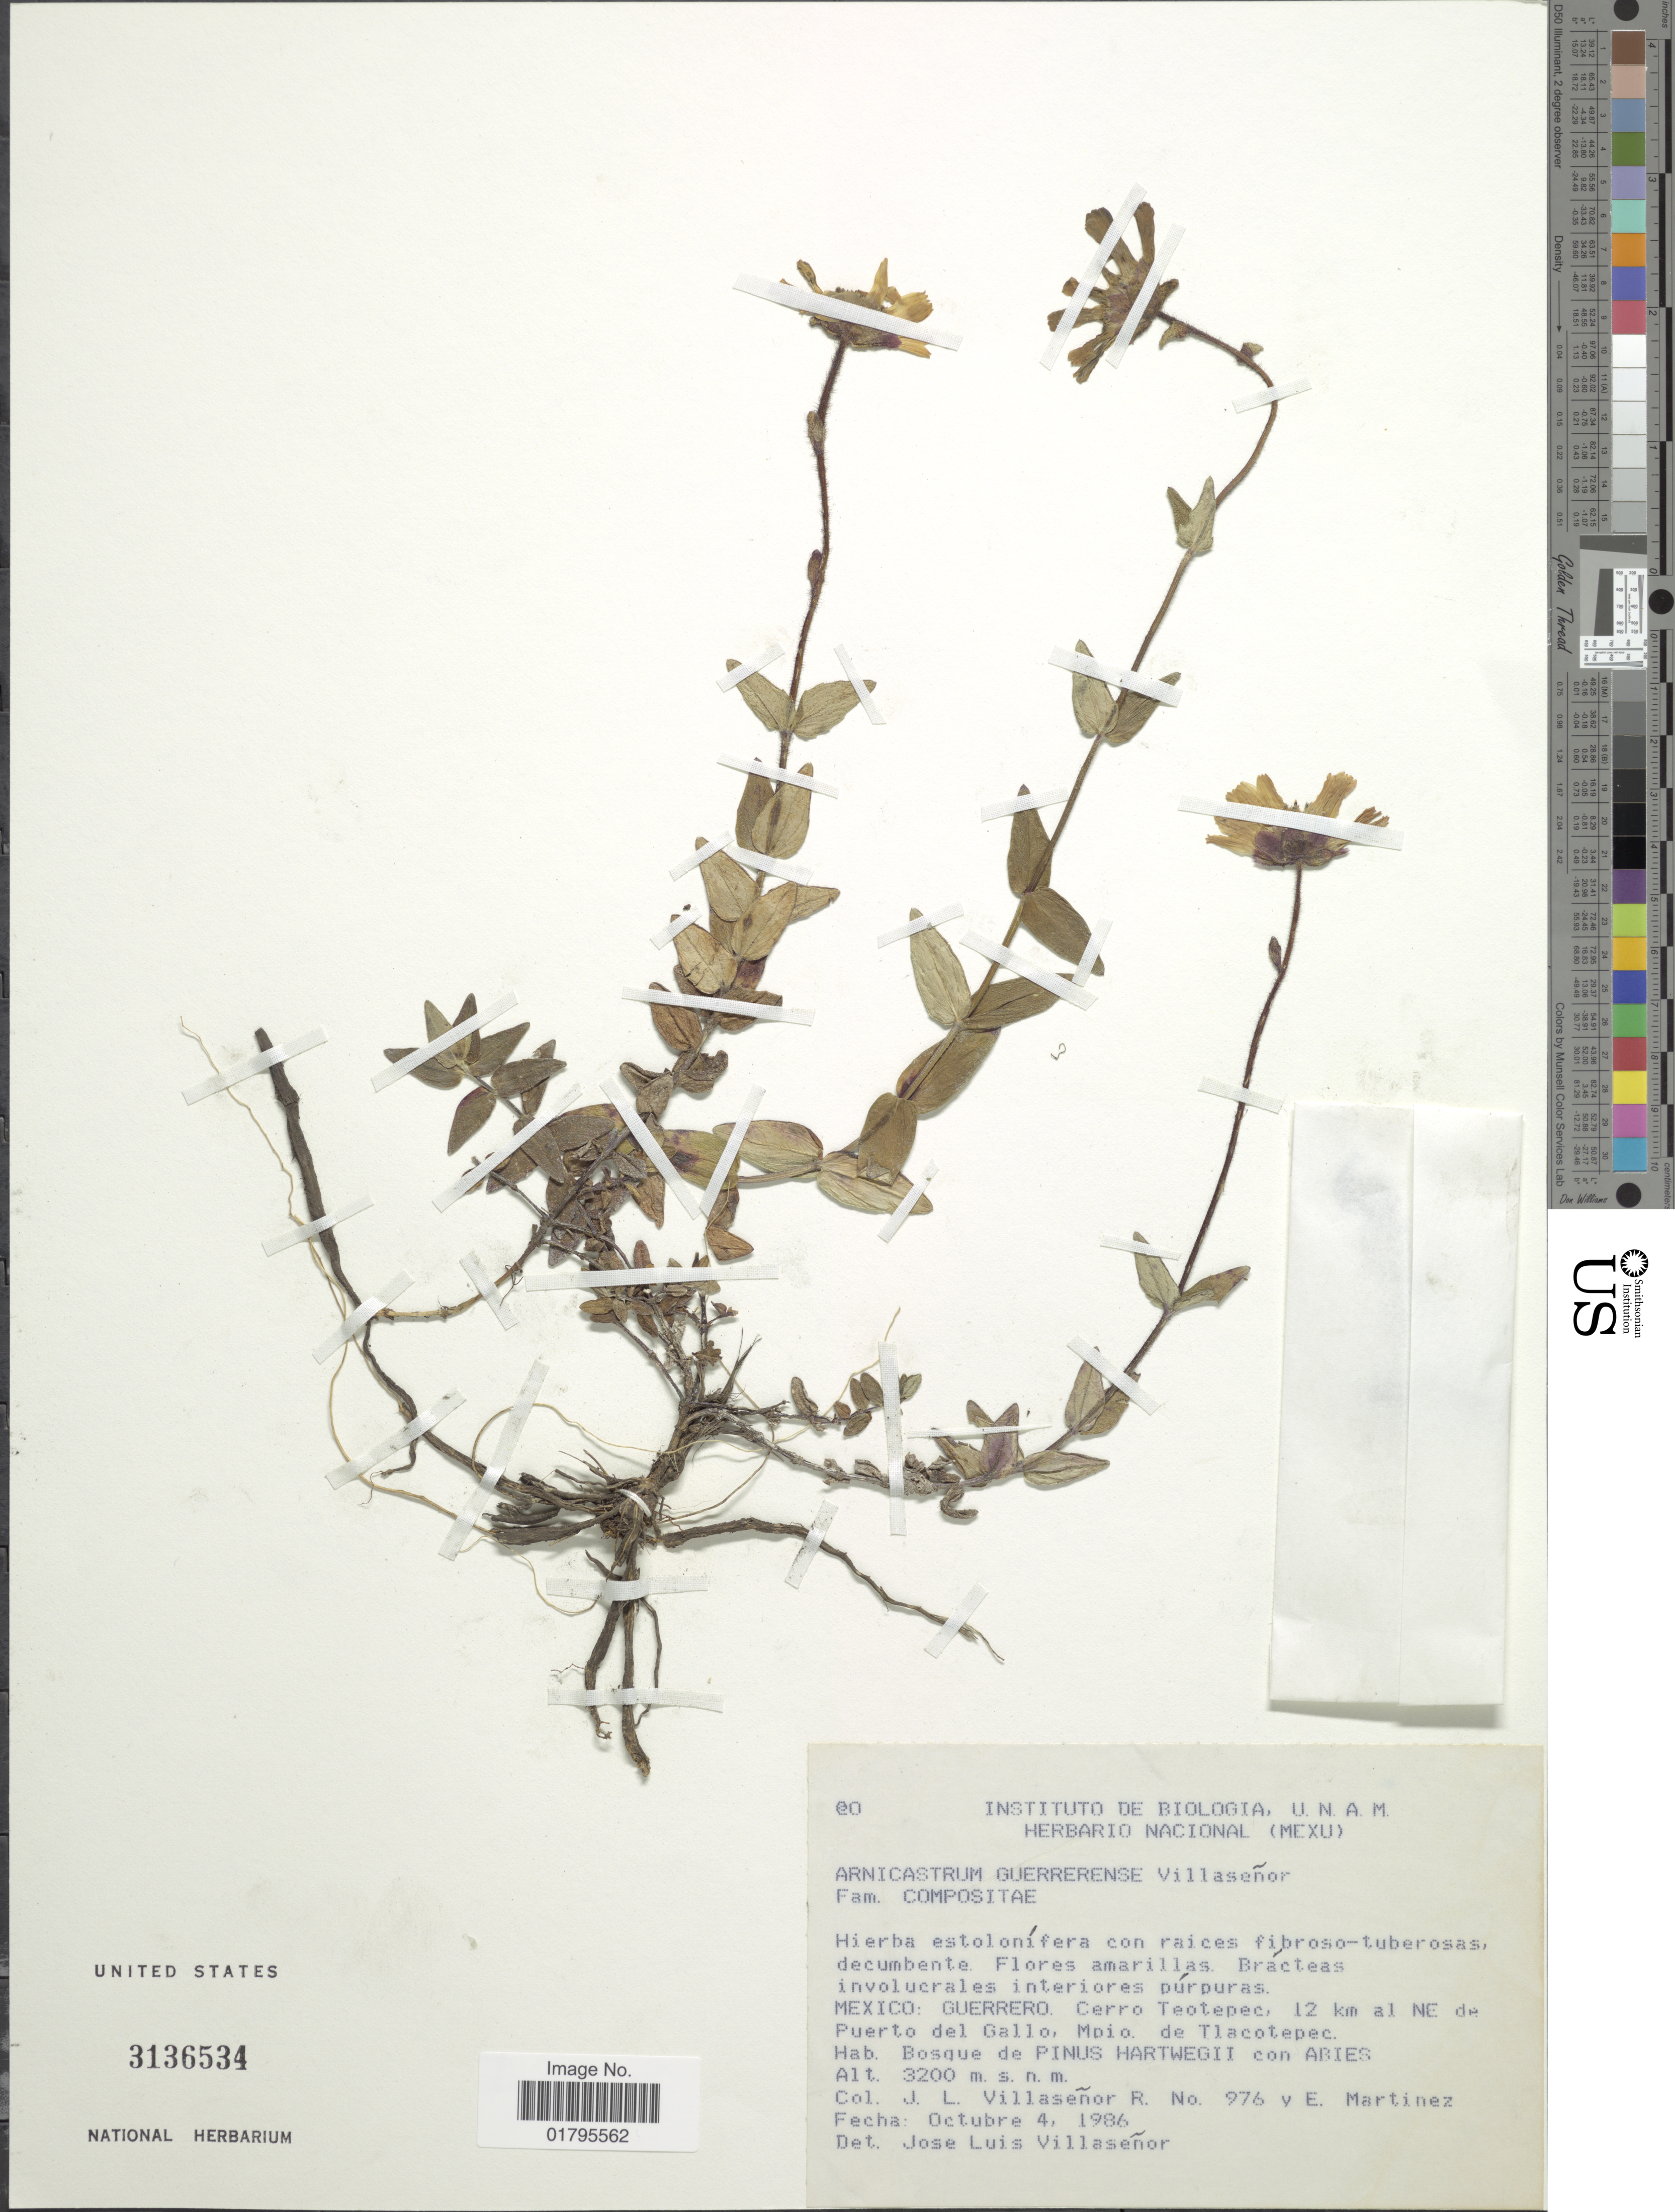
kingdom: Plantae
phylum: Tracheophyta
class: Magnoliopsida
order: Asterales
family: Asteraceae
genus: Arnicastrum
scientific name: Arnicastrum guerrerense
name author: Villaseñor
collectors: J. L. Villasenor & E. Martínez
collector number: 976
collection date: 1986-10-04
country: Mexico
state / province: Guerrero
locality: Mexico: Guerrero, Cerro Teotepec, 12 km al NE de Puerte del Gallo, Mpio. de Tlacotepec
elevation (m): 3200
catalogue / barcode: US 3136534